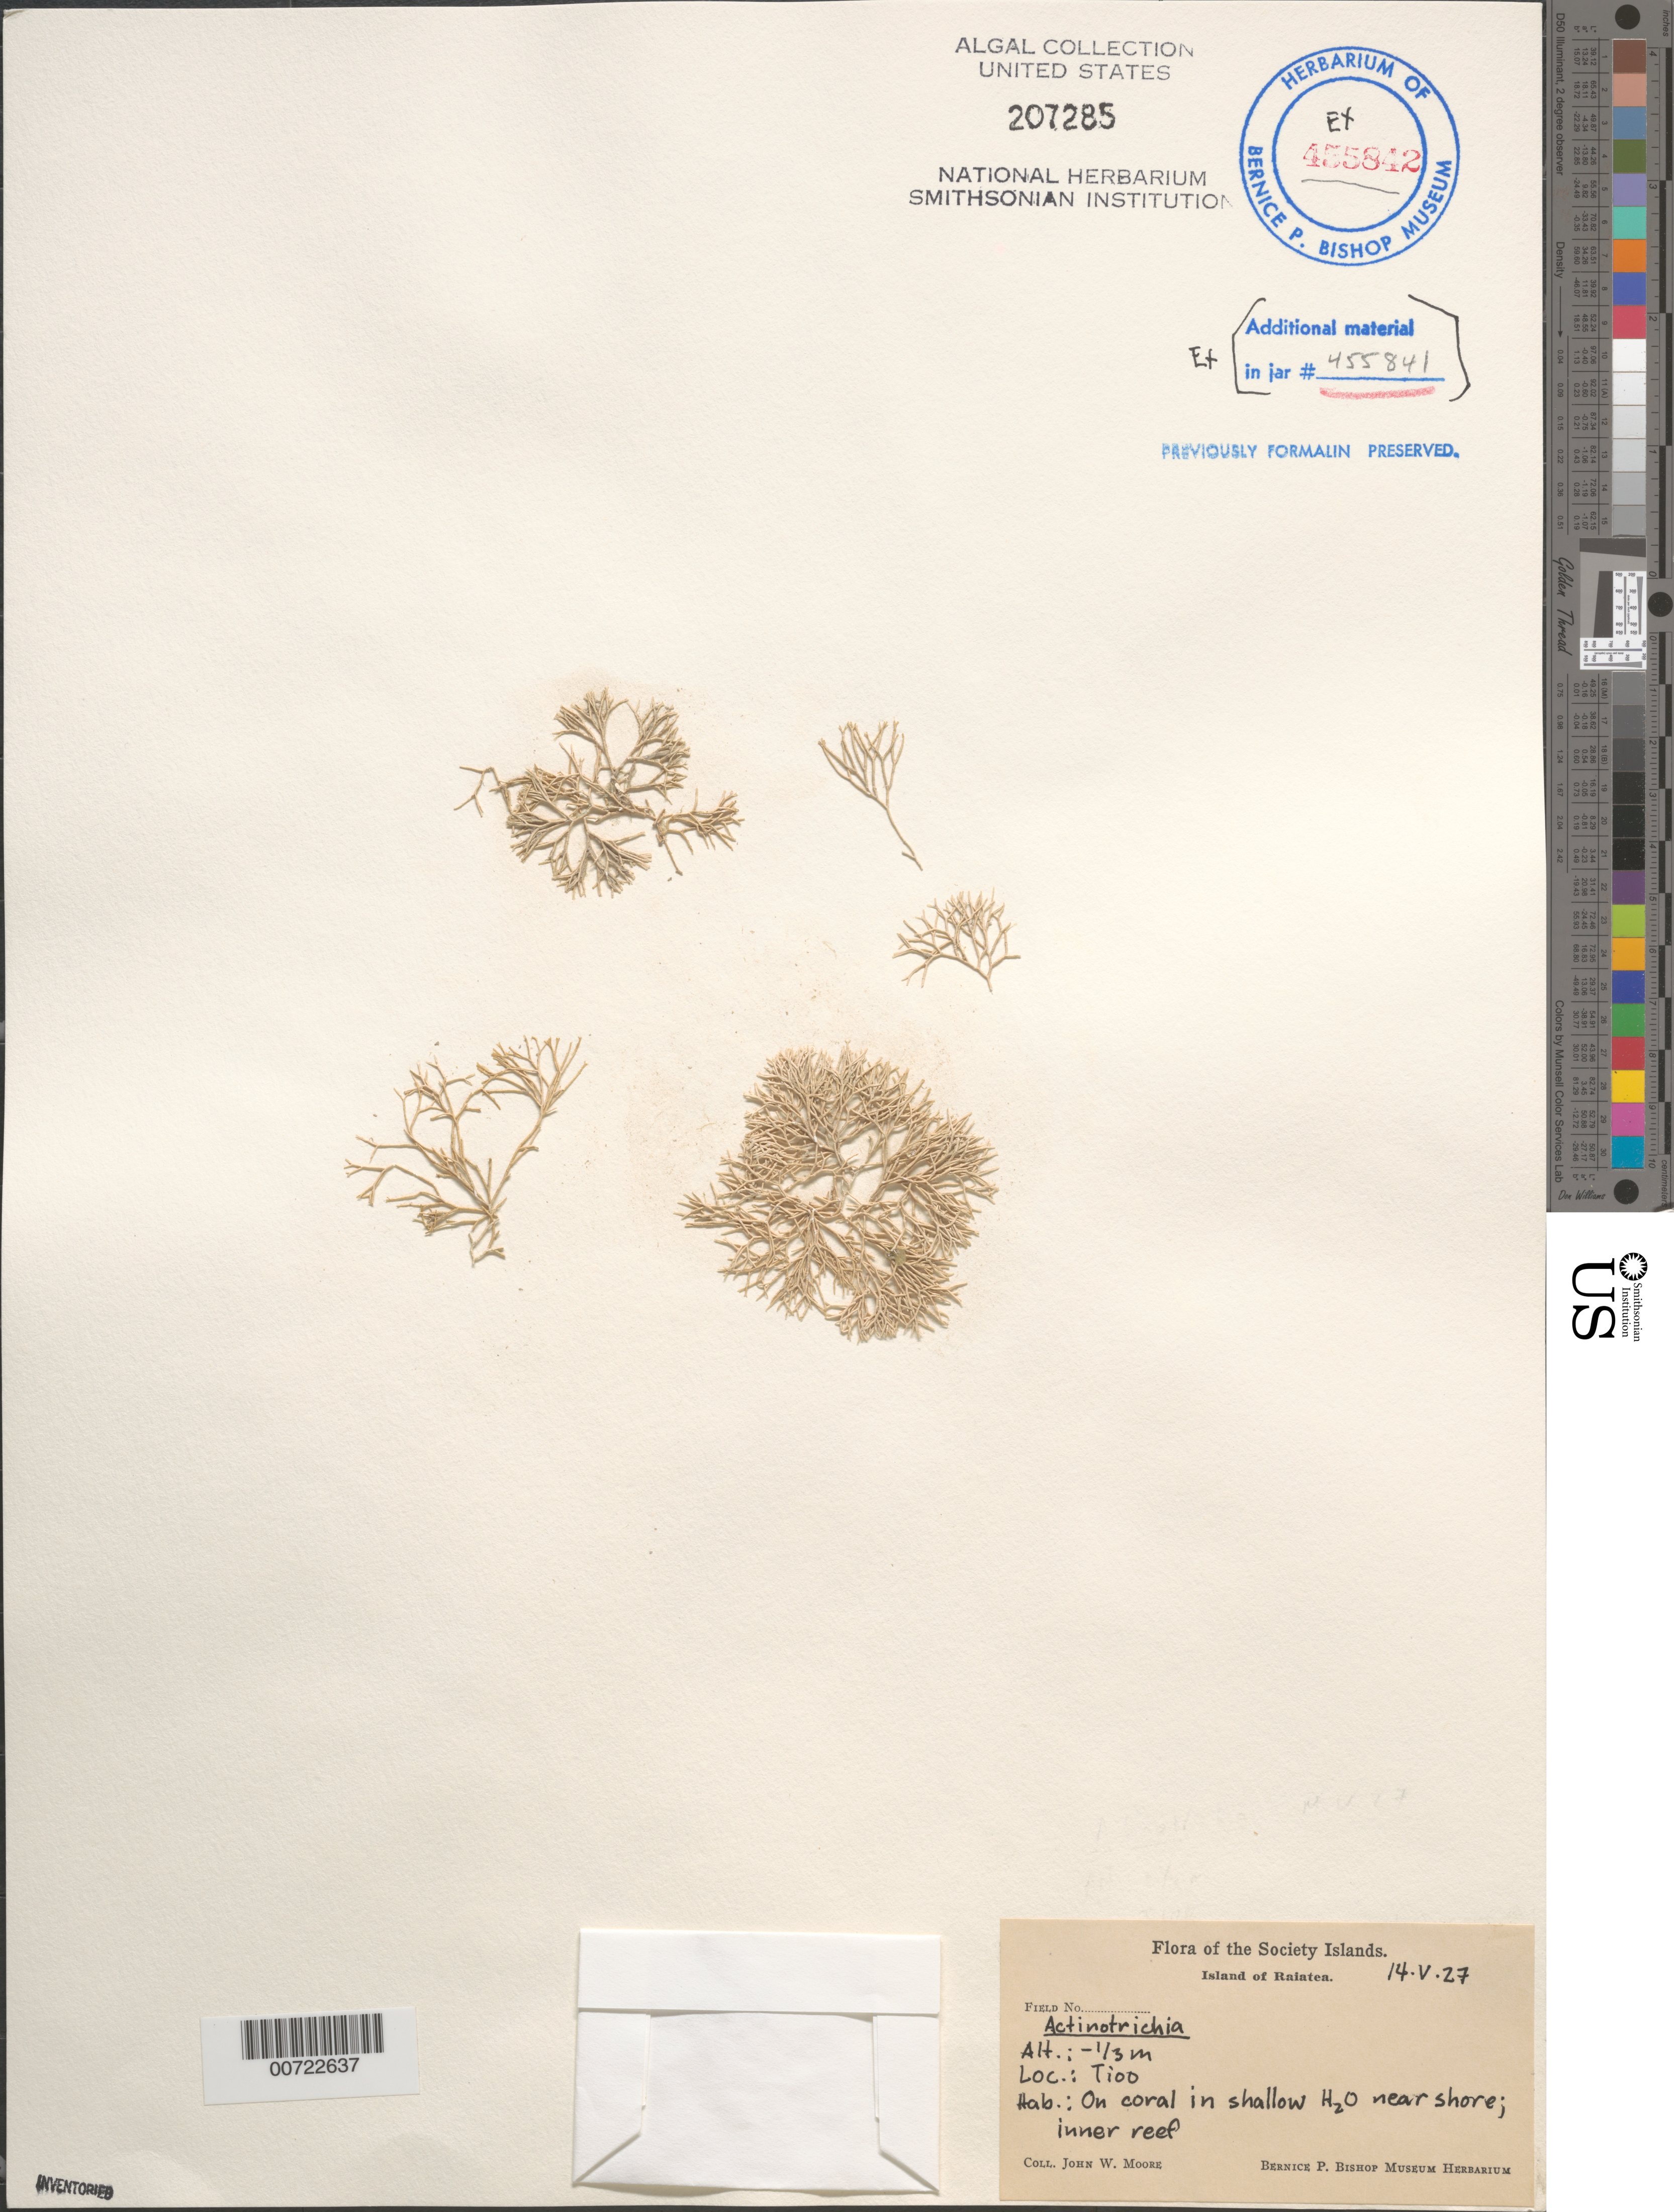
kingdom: Plantae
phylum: Rhodophyta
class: Florideophyceae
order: Nemaliales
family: Galaxauraceae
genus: Actinotrichia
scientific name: Actinotrichia sp.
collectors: J. W. Moore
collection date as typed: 14 May 1927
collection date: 1927-05-14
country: French Polynesia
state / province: Iles Sous-le-Vent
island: Raiatea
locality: Tioo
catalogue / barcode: US 207285